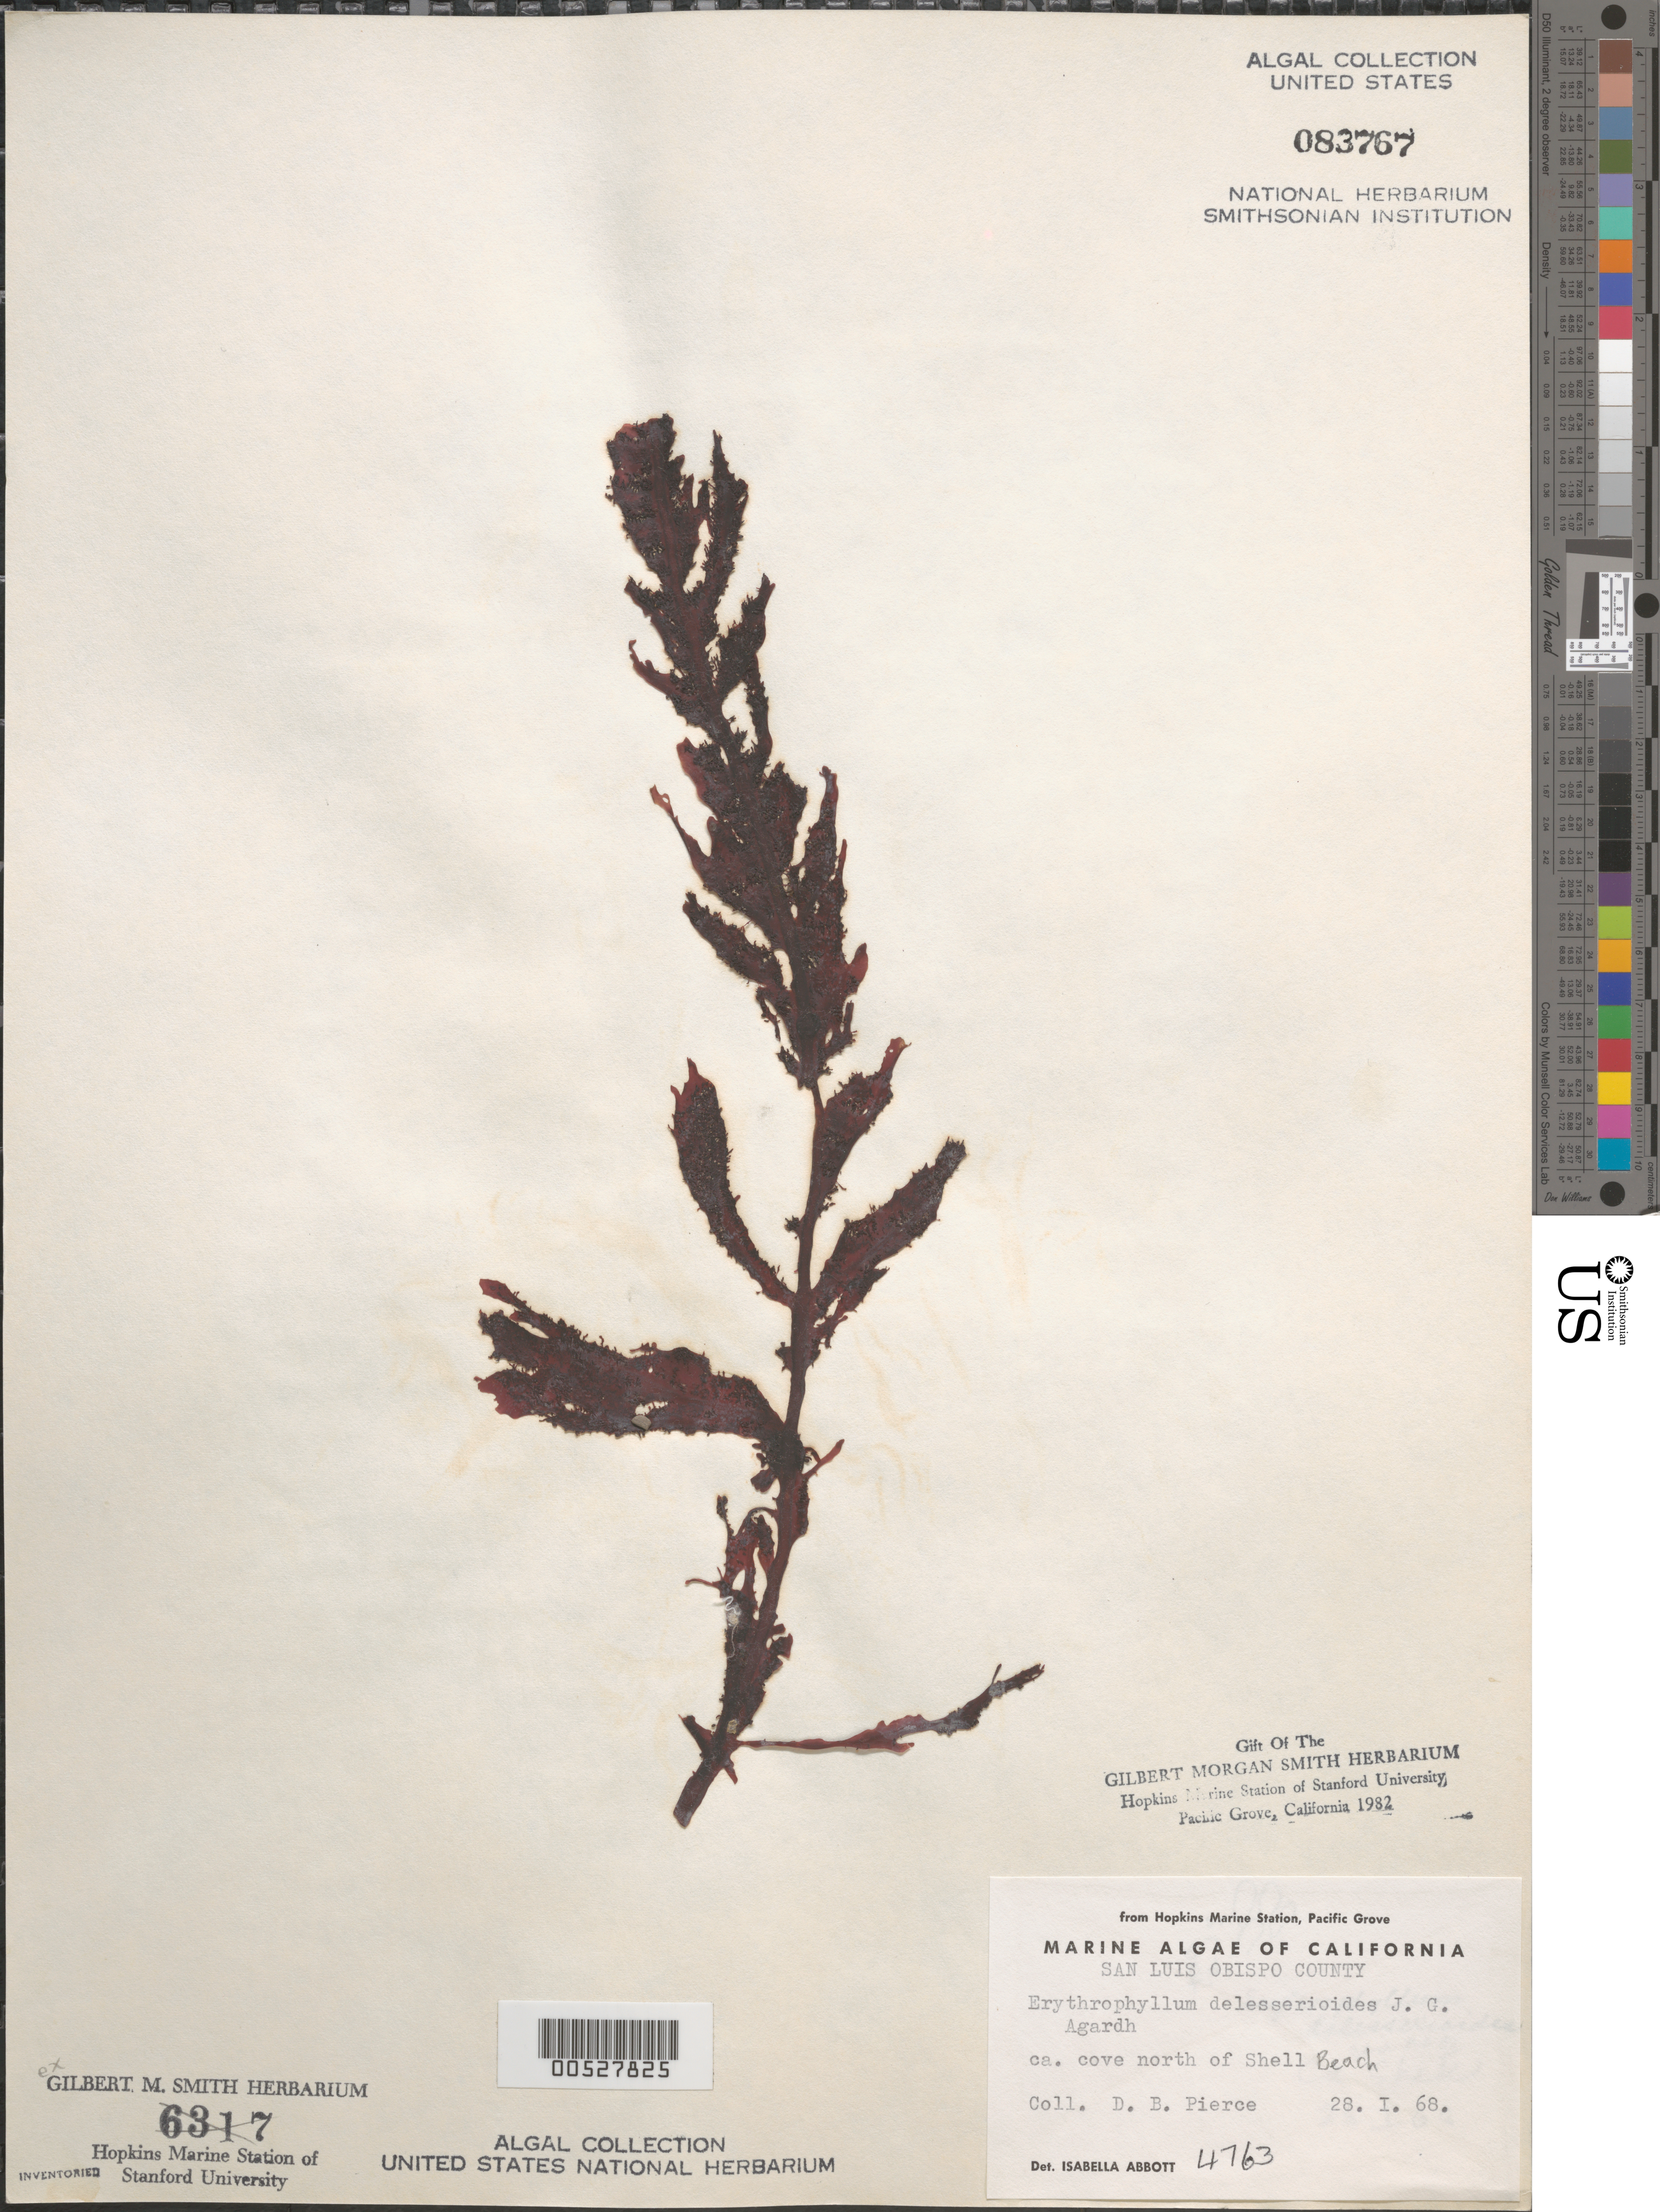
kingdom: Plantae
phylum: Rhodophyta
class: Florideophyceae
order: Gigartinales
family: Kallymeniaceae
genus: Erythrophyllum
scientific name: Erythrophyllum delesserioides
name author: J. Agardh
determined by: Abbott, Isabella A.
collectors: D. Pierce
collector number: IAA 4763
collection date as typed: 28 Jan 1968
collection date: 1968-01-28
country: United States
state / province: California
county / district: San Luis Obispo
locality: Cove north of Shell Beach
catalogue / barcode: US 83767